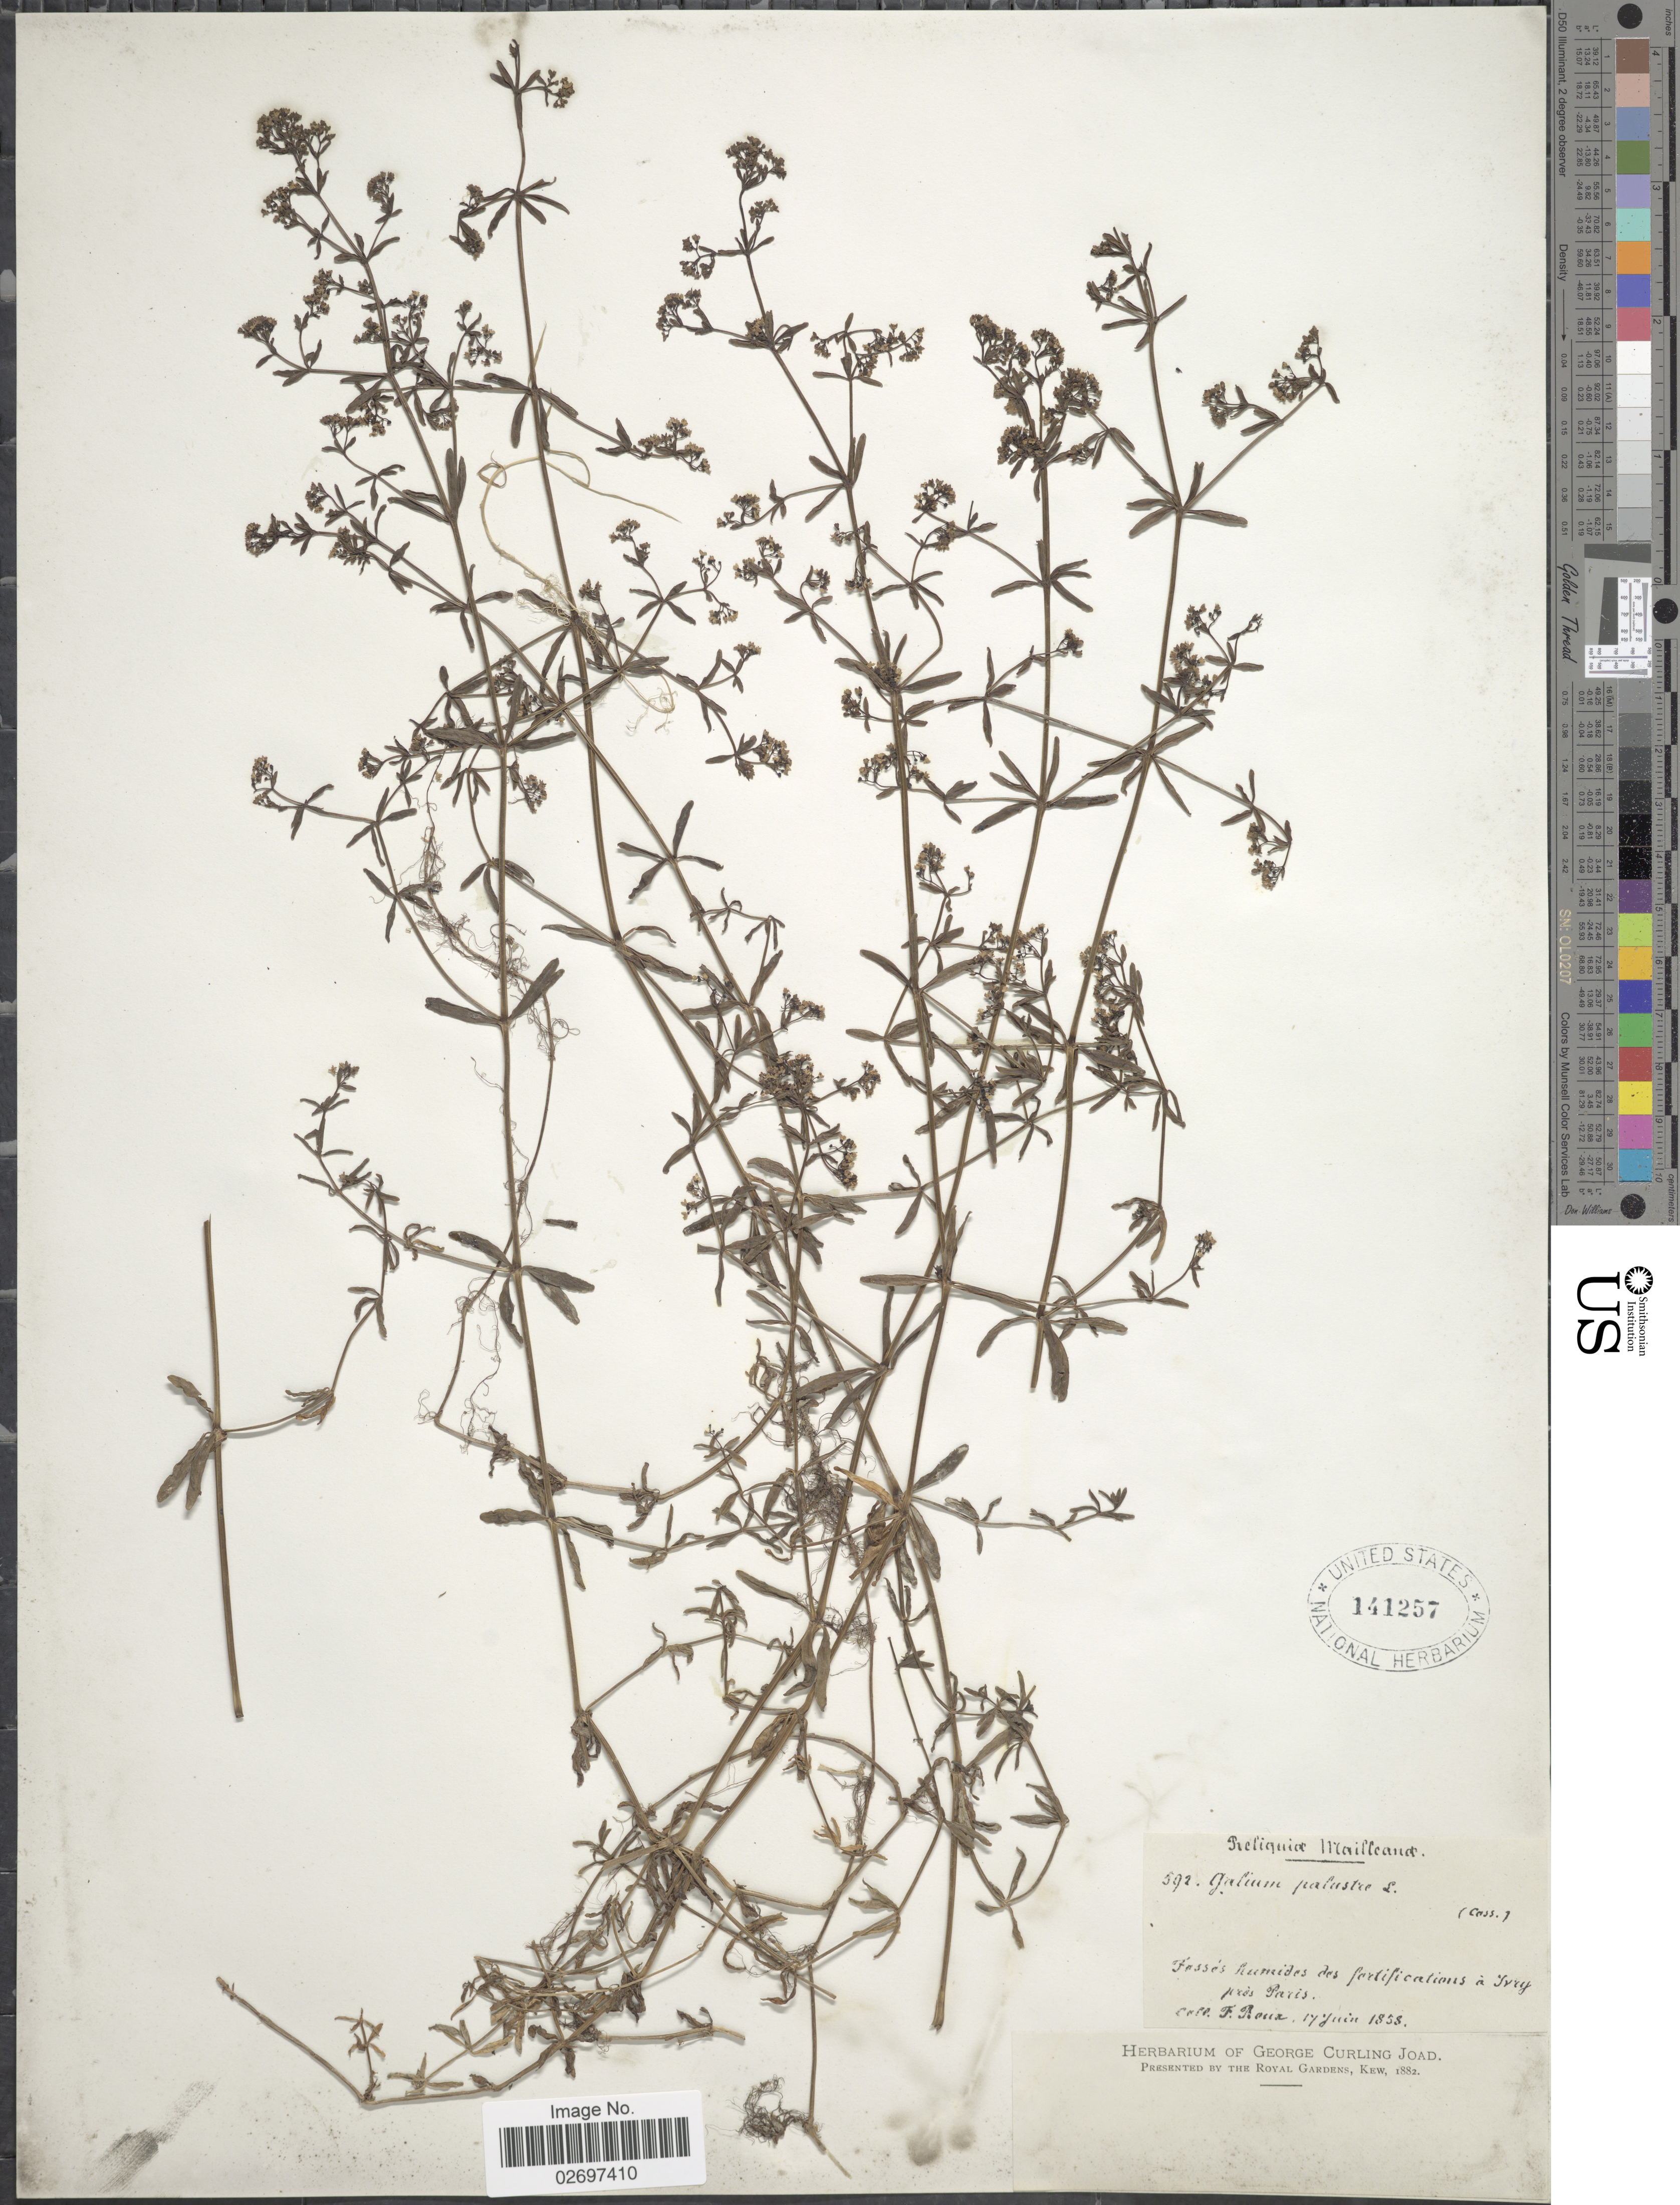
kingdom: Plantae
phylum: Tracheophyta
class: Magnoliopsida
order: Gentianales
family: Rubiaceae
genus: Galium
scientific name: Galium palustre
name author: L.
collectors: F. Roux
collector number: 592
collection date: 1858-06-17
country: France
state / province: Île-de-France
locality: Fosses humides des fertifications a Ivry pres Paris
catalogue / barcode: US 141257